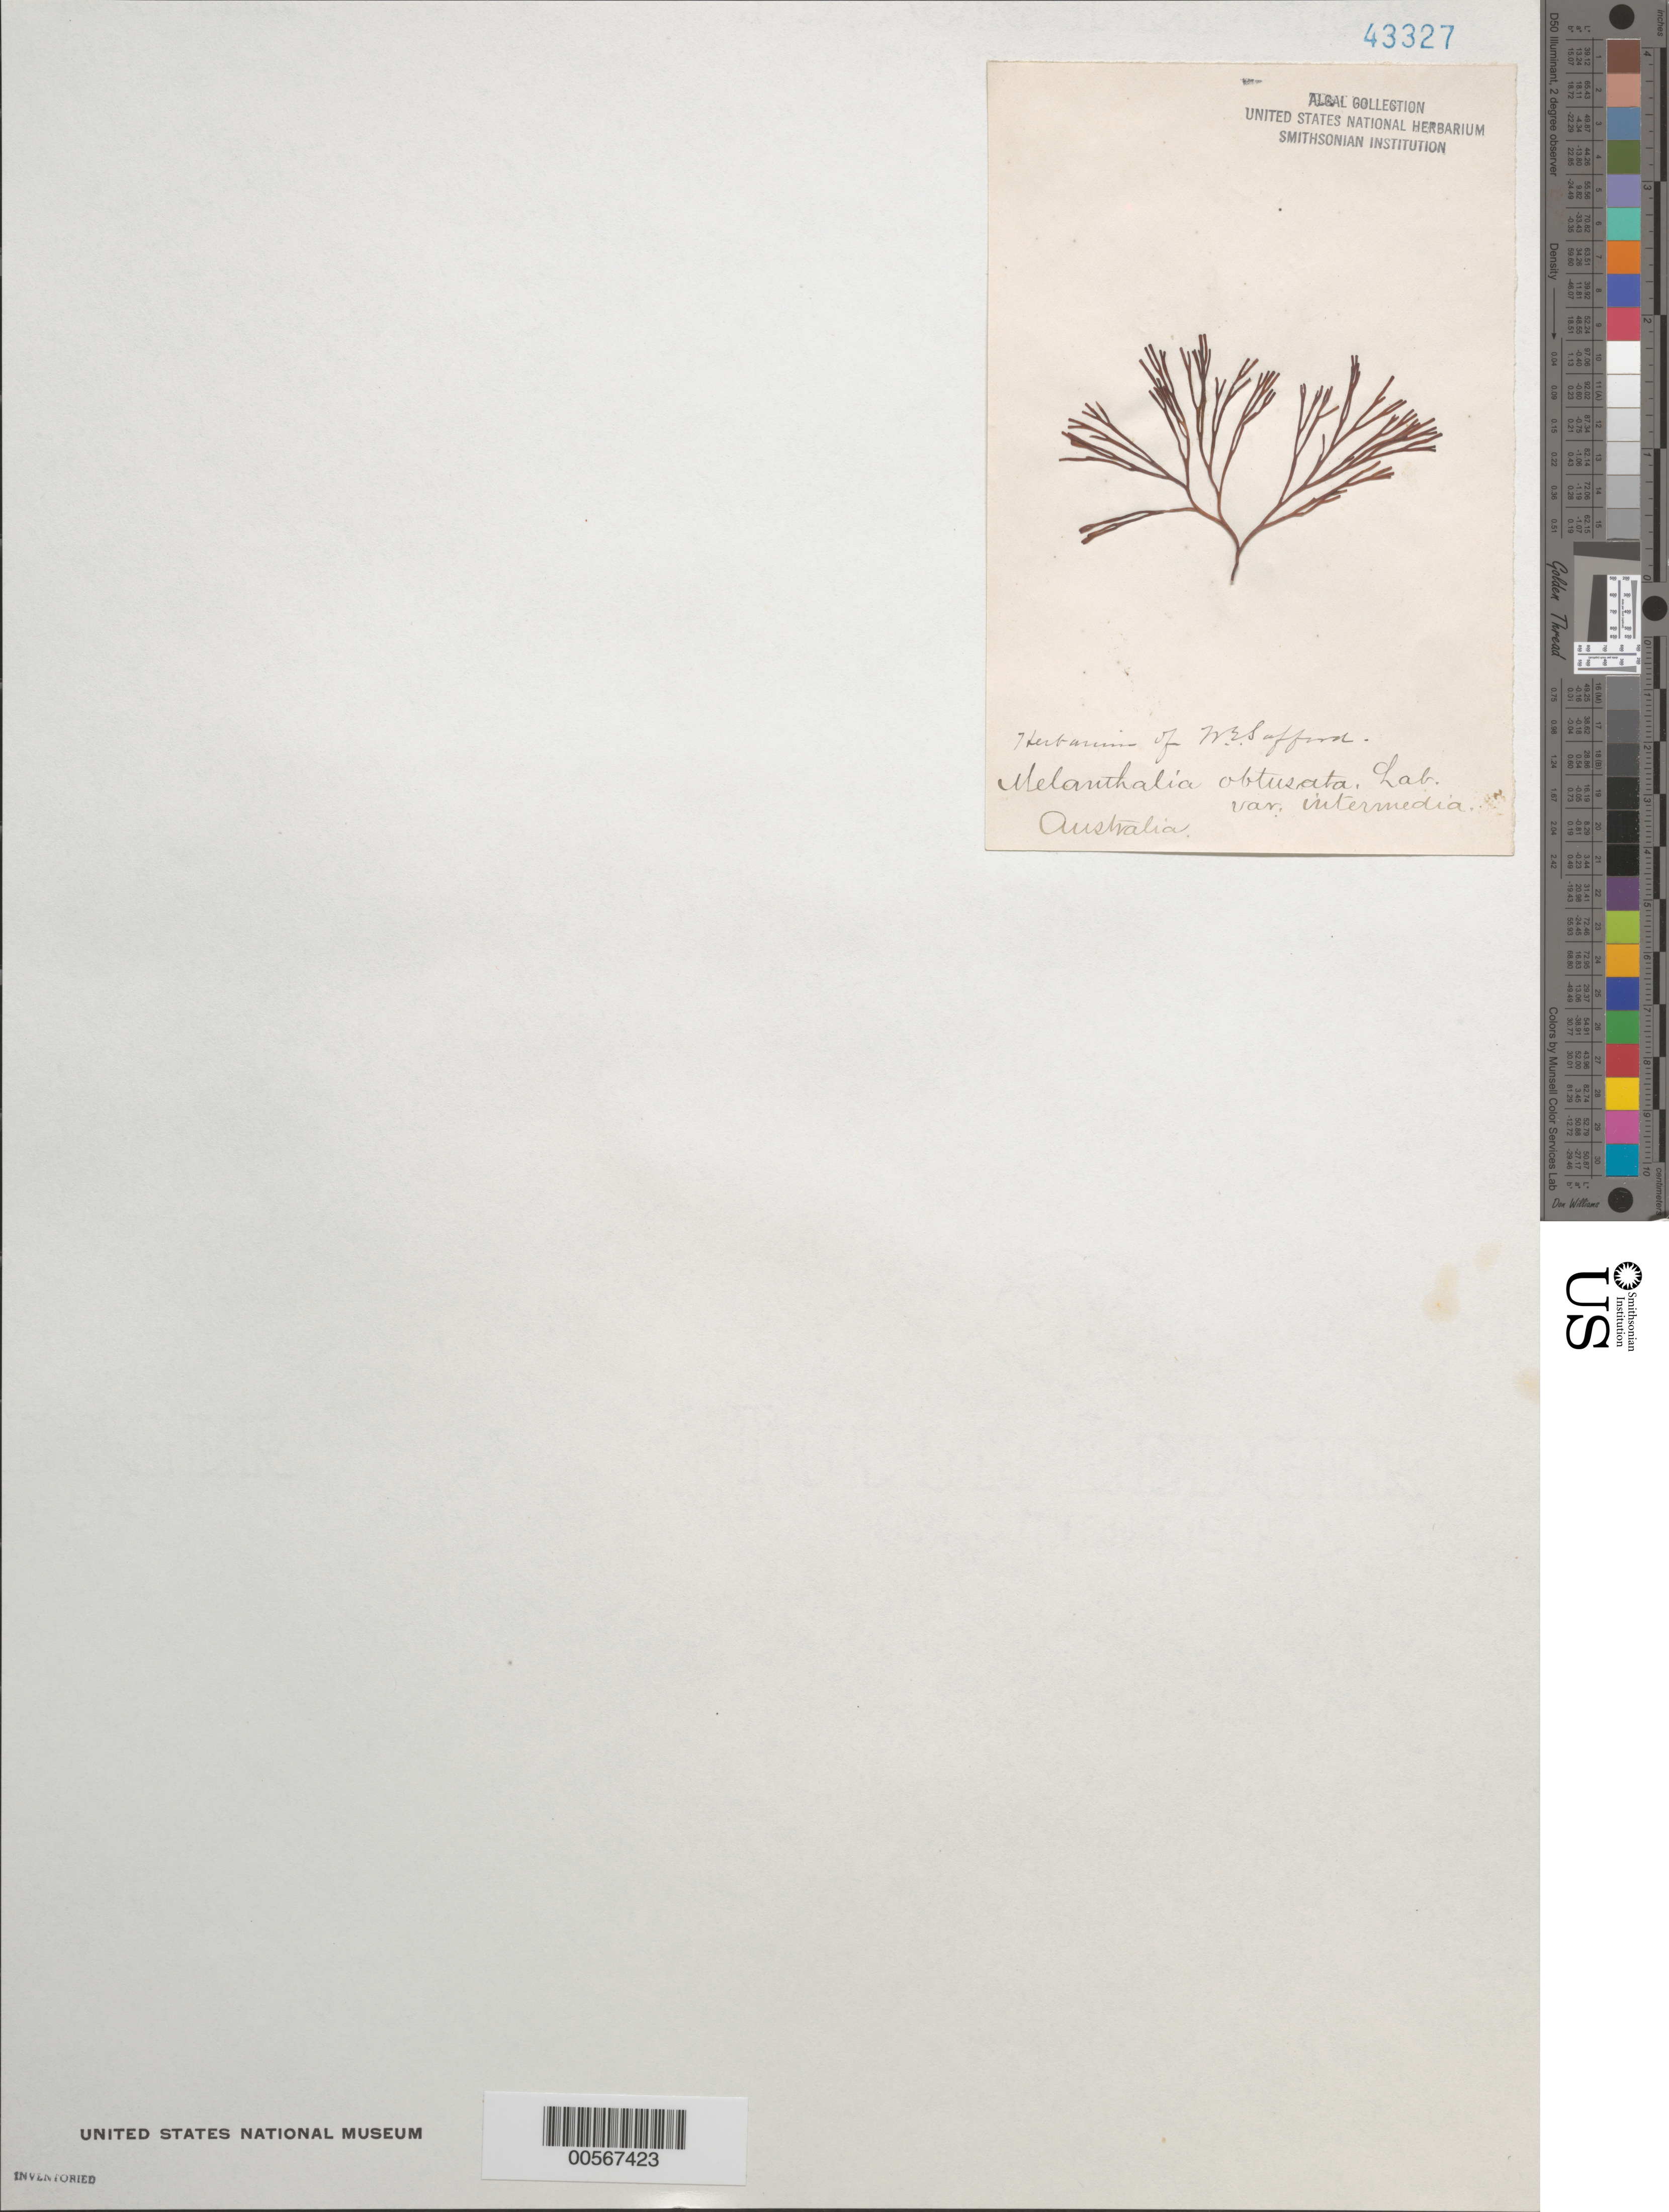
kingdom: Plantae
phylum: Rhodophyta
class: Florideophyceae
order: Gracilariales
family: Gracilariaceae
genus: Melanthalia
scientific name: Melanthalia obtusata var. intermedia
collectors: W. E. Safford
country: Australia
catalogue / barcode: US 43327